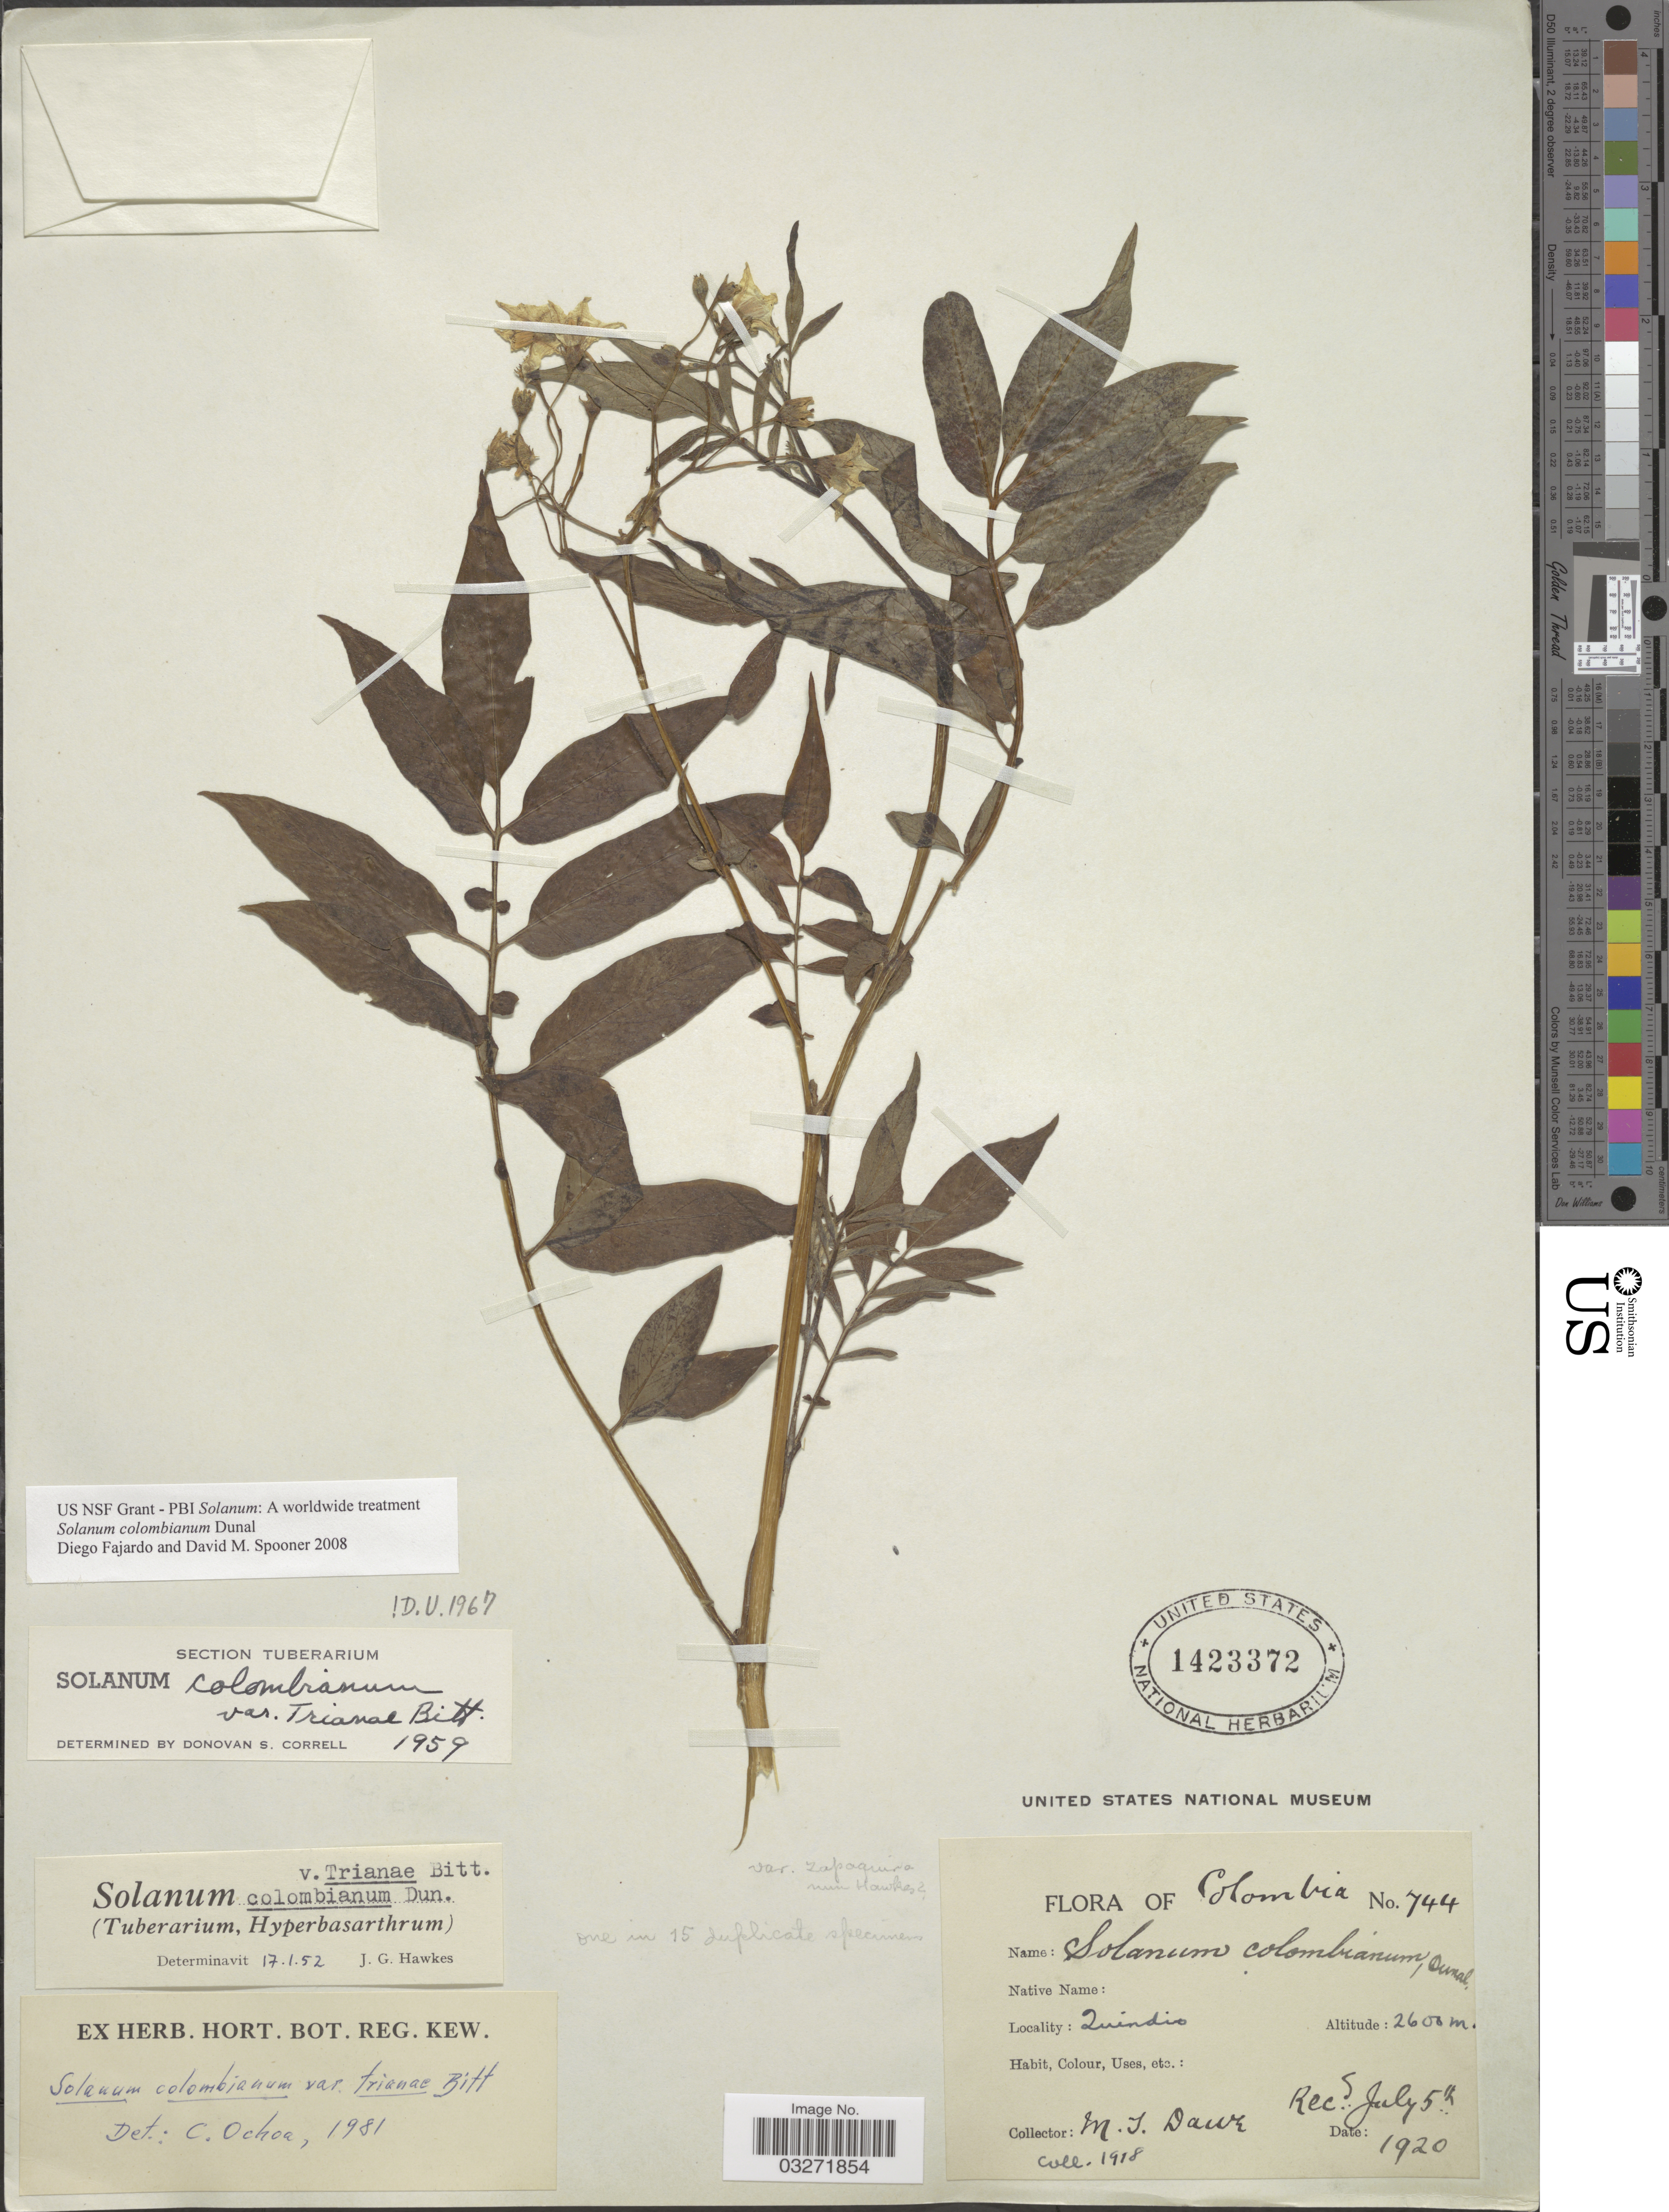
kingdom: Plantae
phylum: Tracheophyta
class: Magnoliopsida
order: Solanales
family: Solanaceae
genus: Solanum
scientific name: Solanum colombianum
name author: Dunal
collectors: M. T. Dawe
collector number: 744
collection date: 1918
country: Colombia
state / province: Quindío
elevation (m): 2600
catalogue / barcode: US 1423372